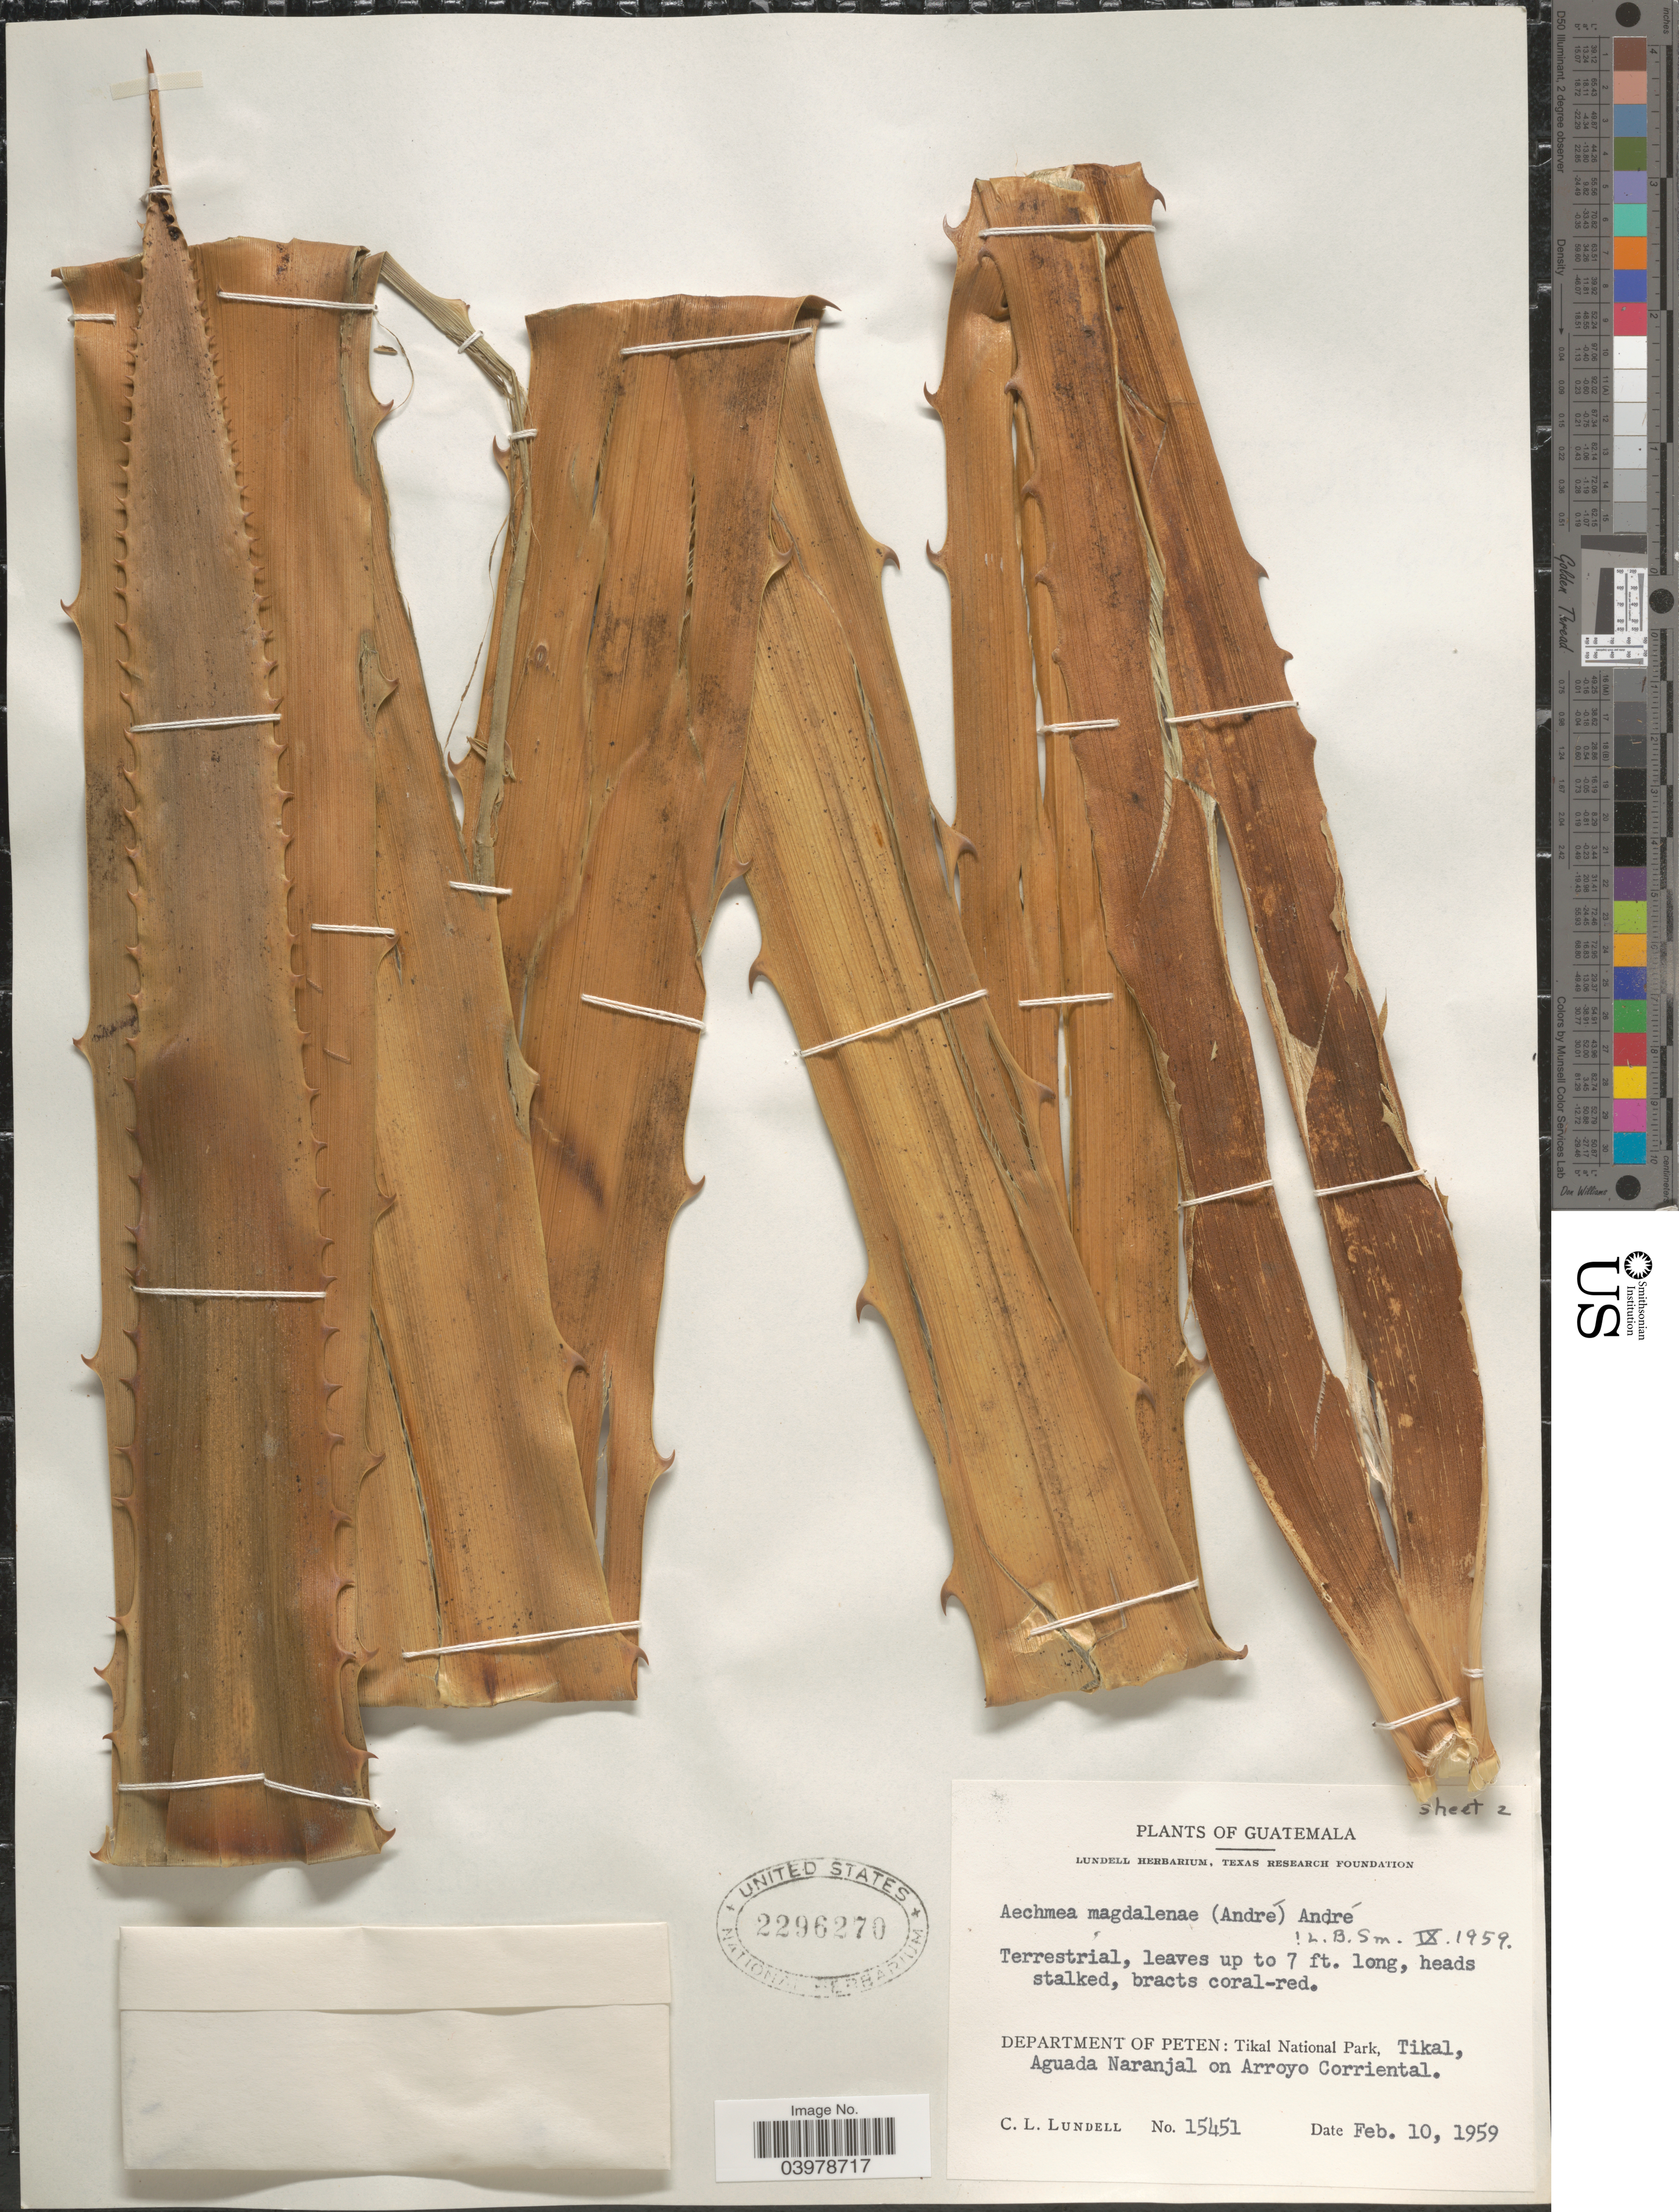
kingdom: Plantae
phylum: Tracheophyta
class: Liliopsida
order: Poales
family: Bromeliaceae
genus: Aechmea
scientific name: Aechmea magdalenae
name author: (André) André ex Baker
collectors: C. L. Lundell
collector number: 15451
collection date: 1959-02-10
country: Guatemala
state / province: El Peten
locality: Department of Peten: Tikal National Park, Tikal, Aguada Naranjal on Arroyo Corriental.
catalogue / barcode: US 2296270